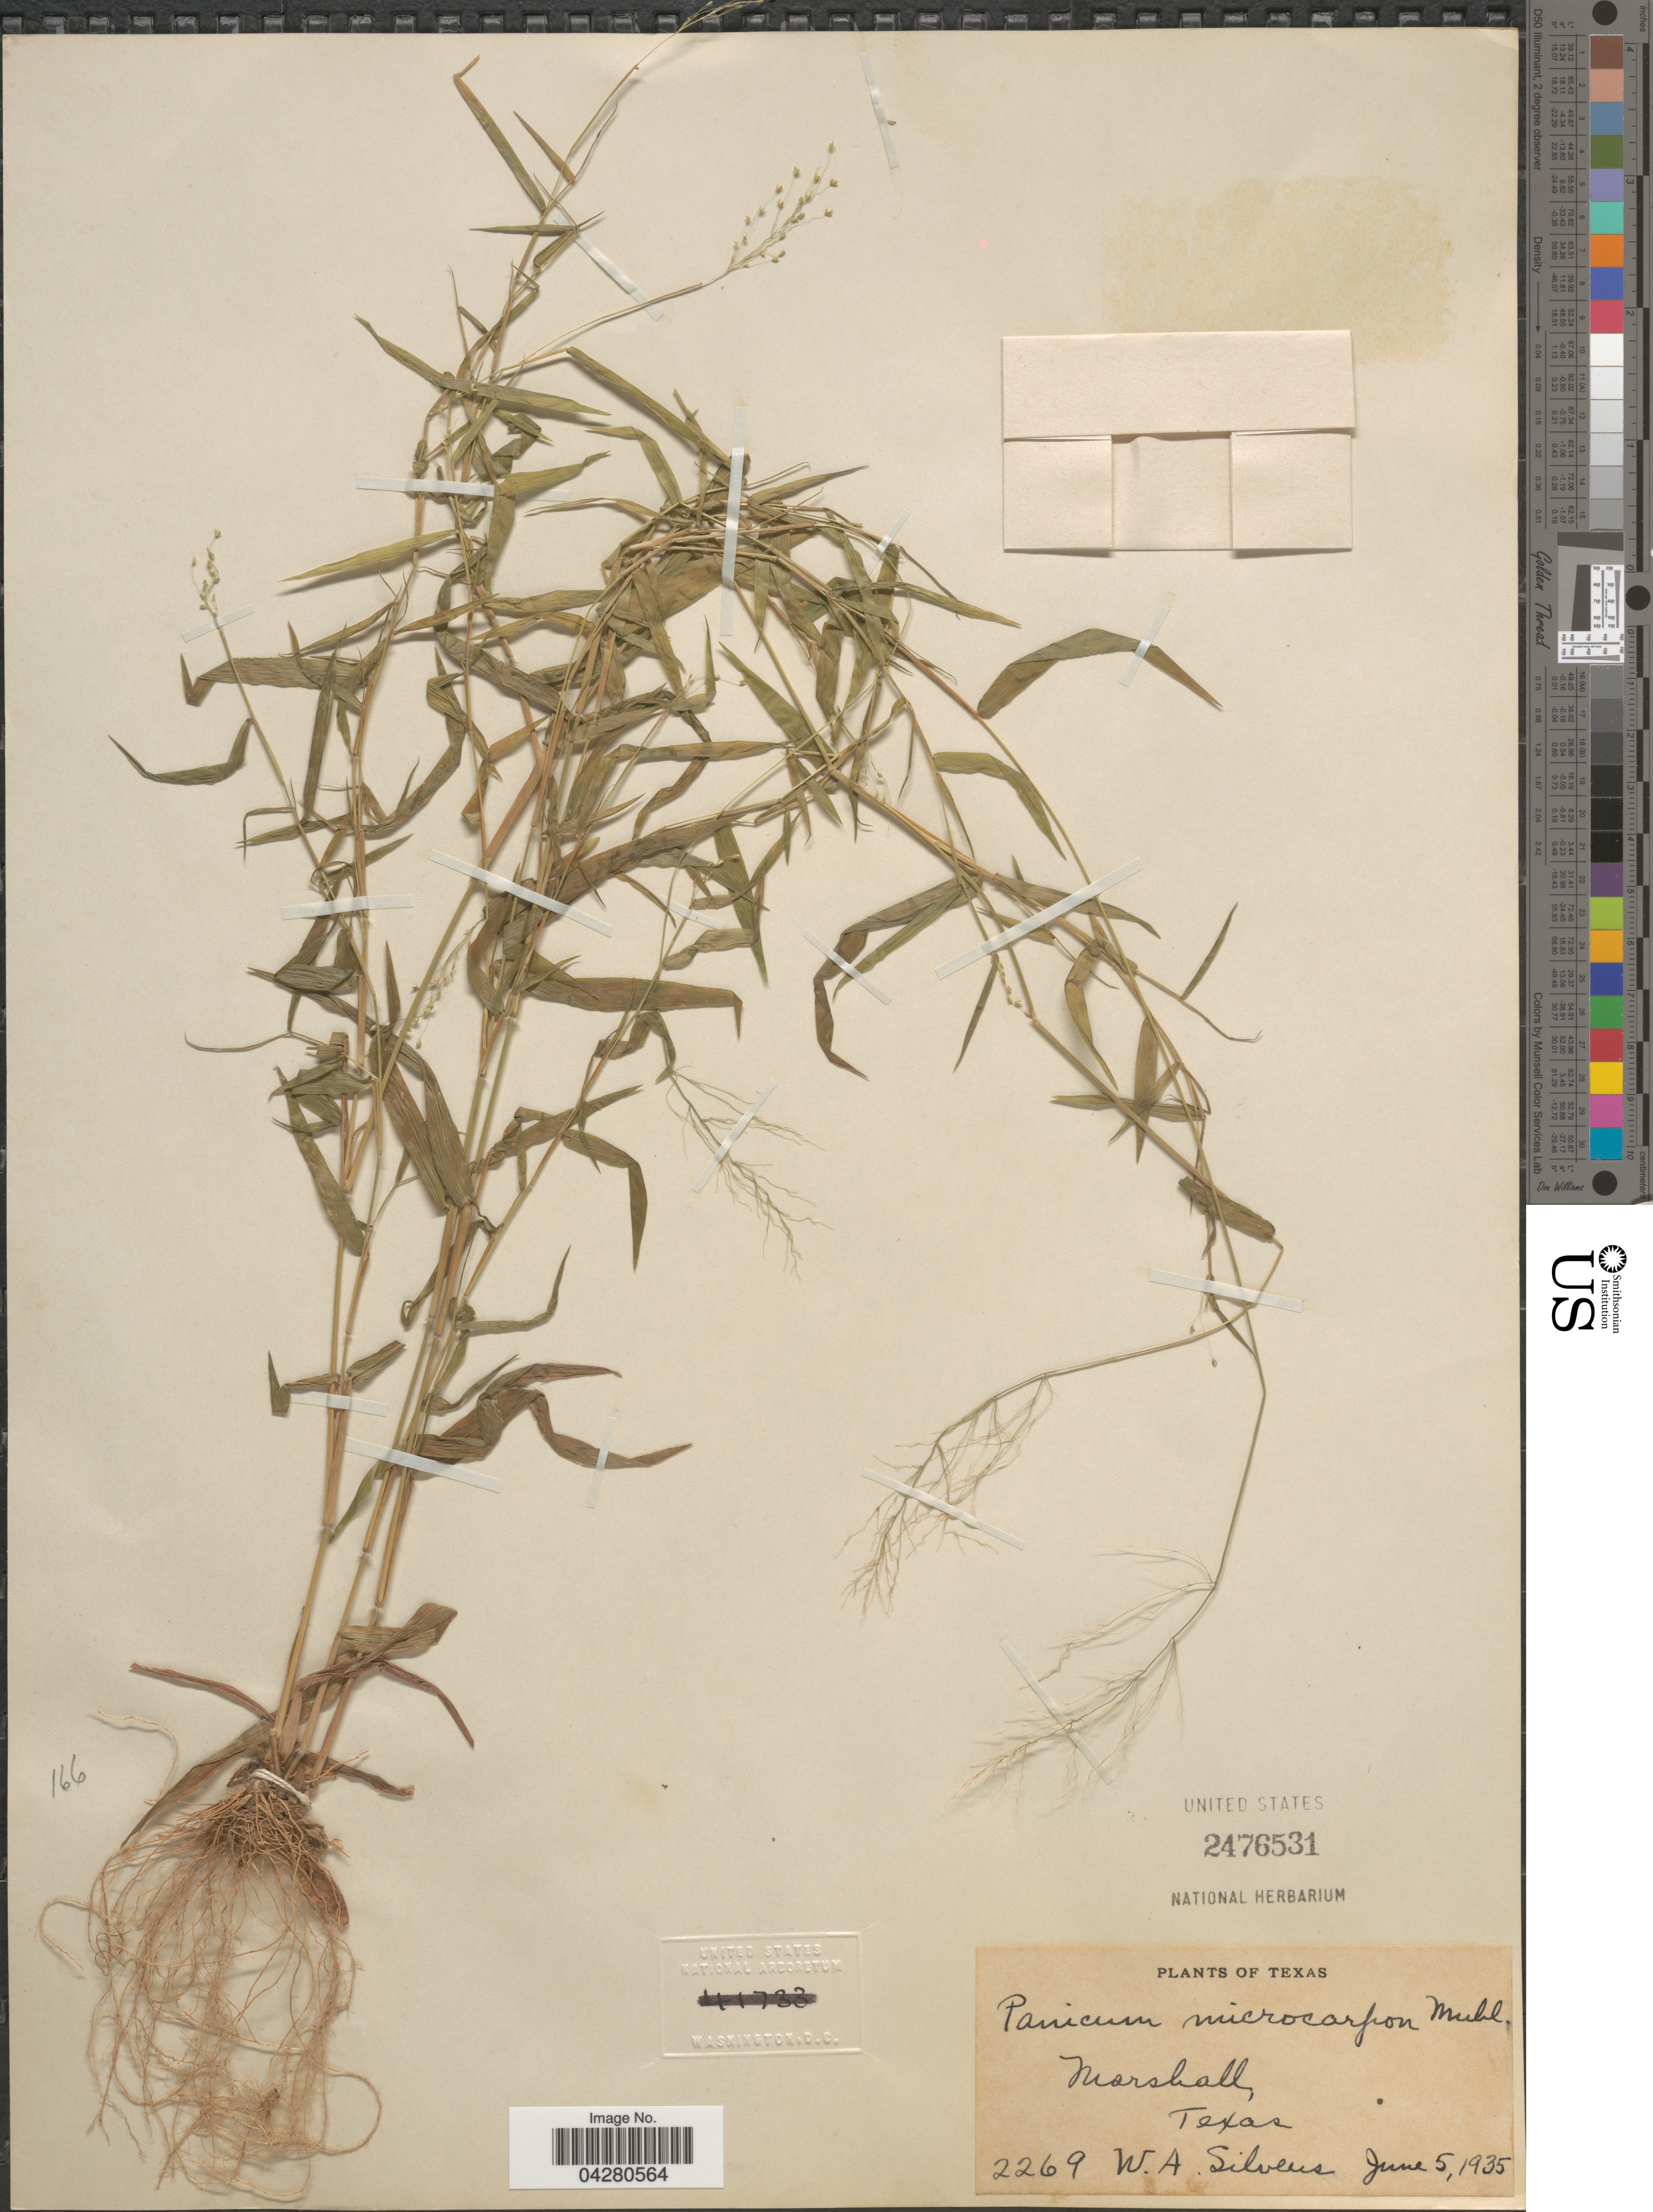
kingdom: Plantae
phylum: Tracheophyta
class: Liliopsida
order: Poales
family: Poaceae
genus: Dichanthelium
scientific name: Dichanthelium dichotomum var. dichotomum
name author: (L.) Gould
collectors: W. Silveus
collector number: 2269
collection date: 1935-06-05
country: United States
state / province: Texas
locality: Marshall.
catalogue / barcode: US 2476531